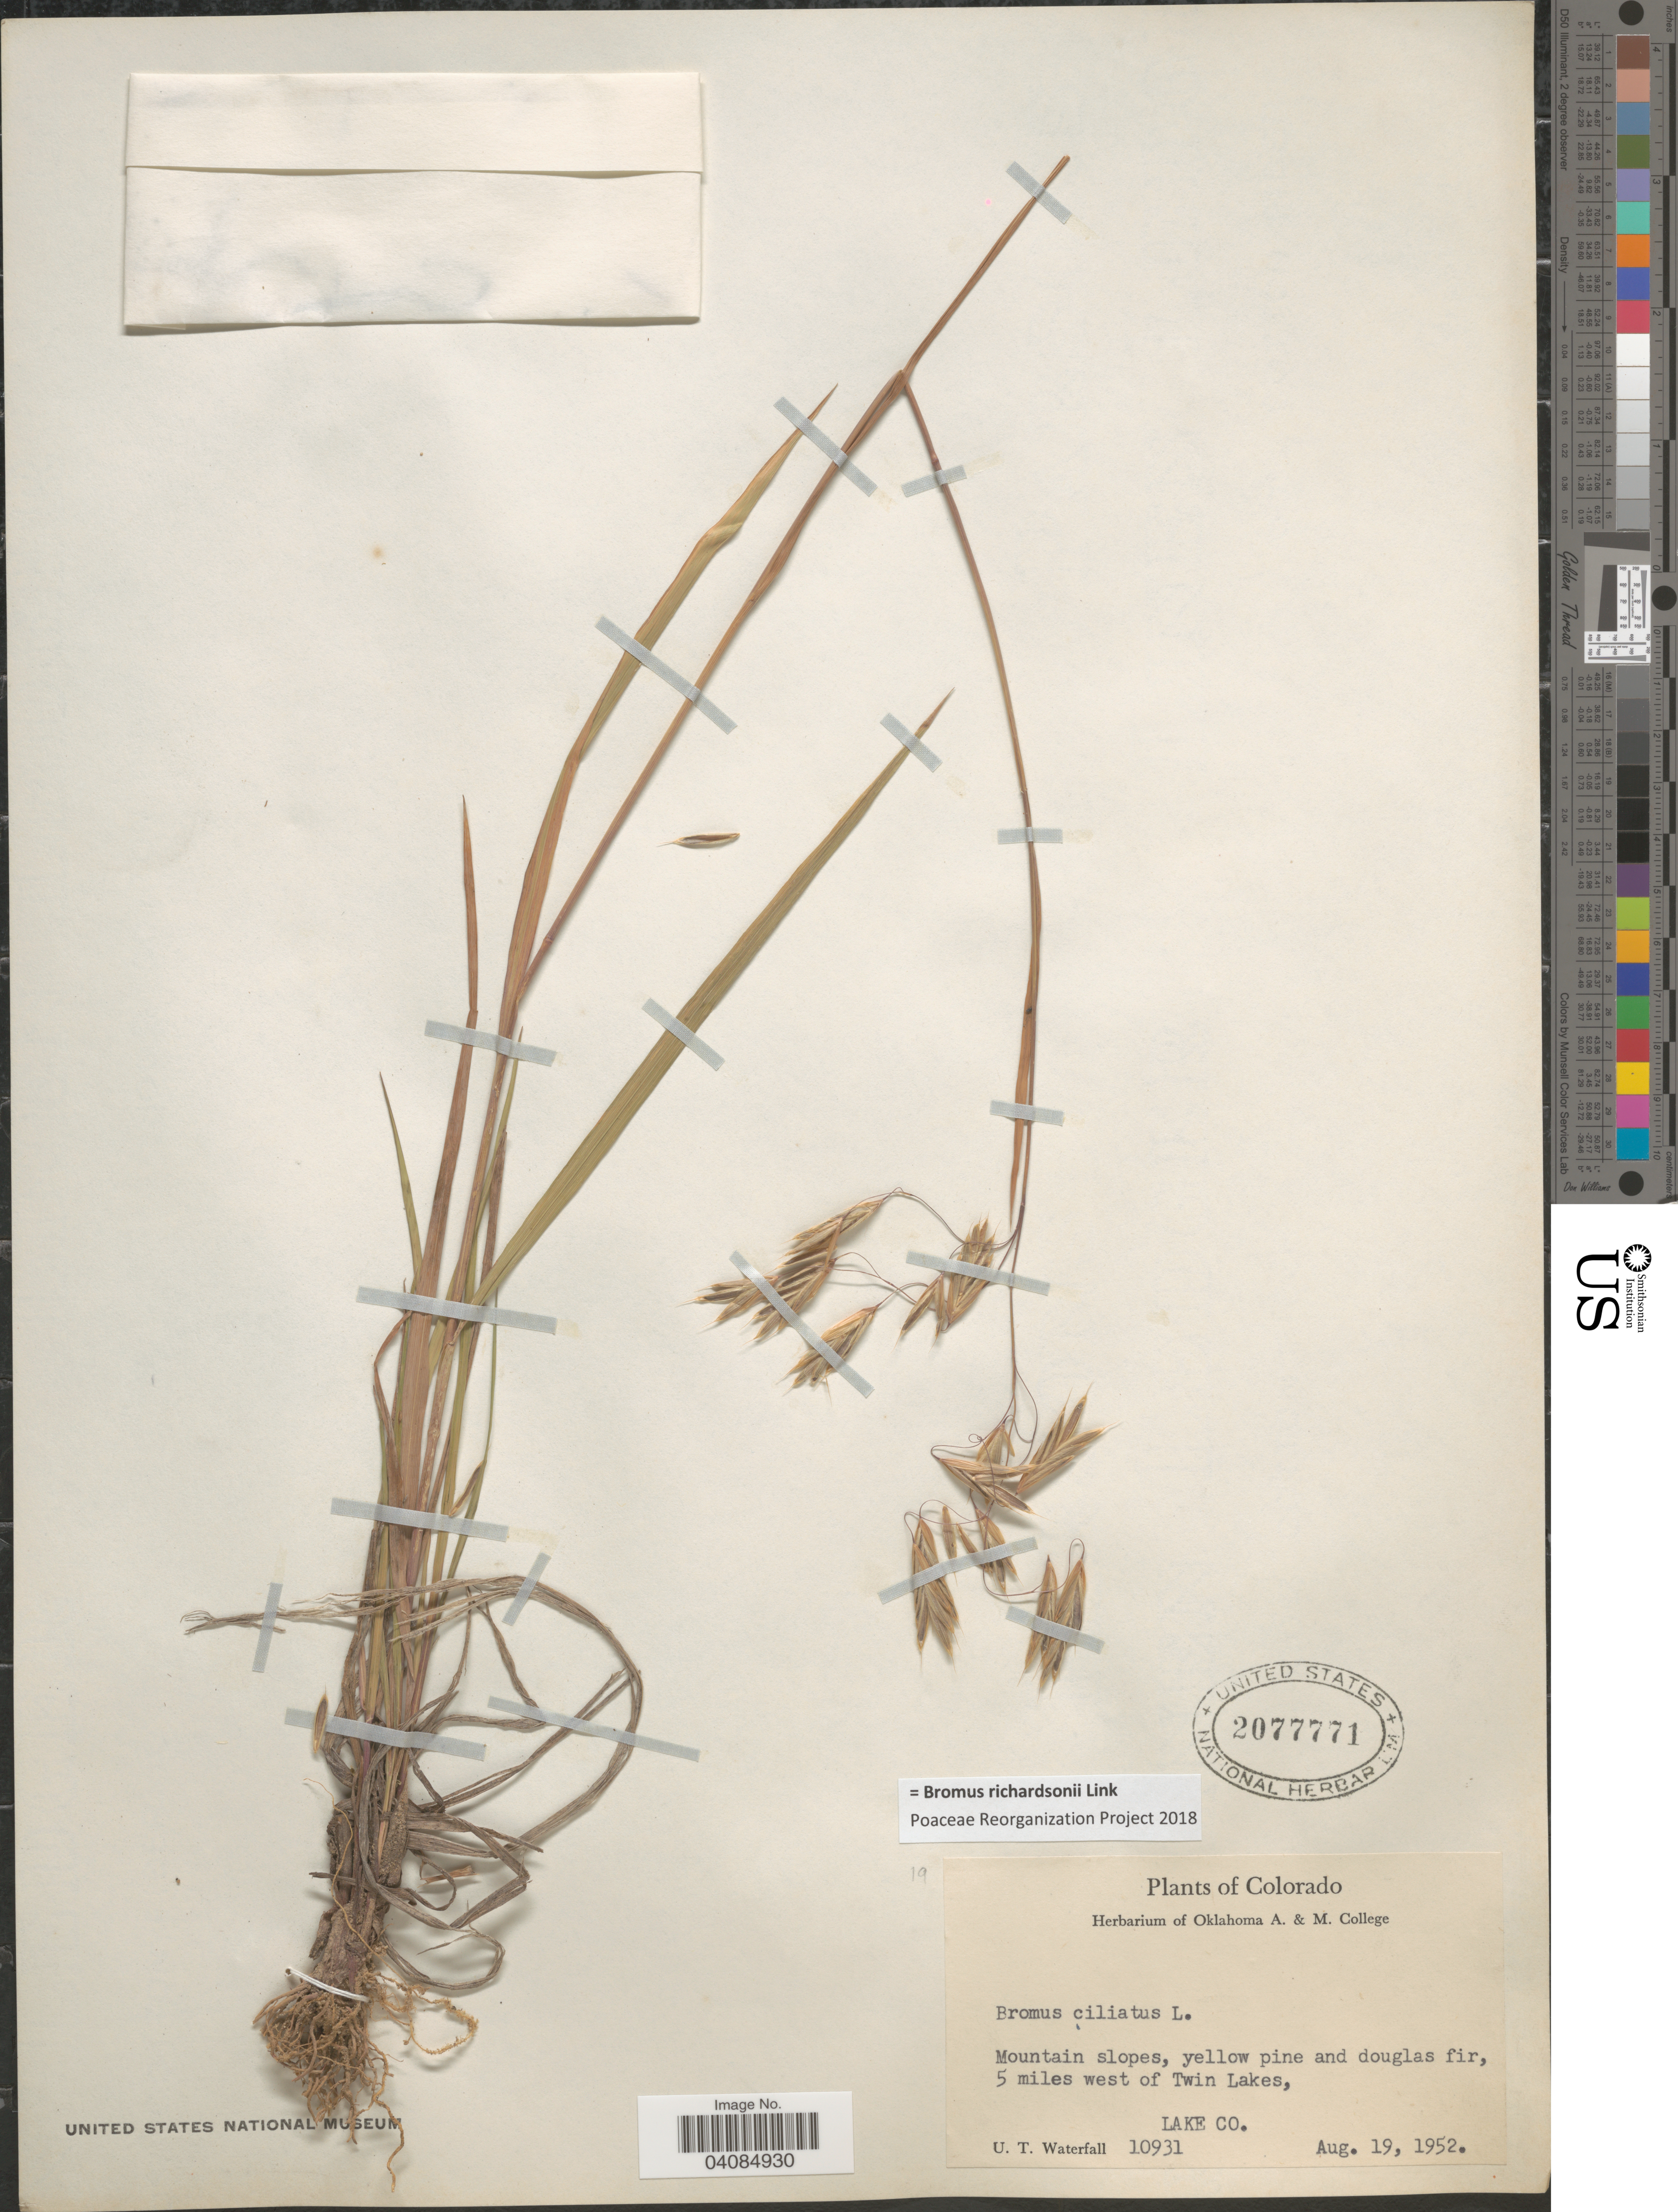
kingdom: Plantae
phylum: Tracheophyta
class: Liliopsida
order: Poales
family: Poaceae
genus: Bromus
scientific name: Bromus racemosus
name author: L.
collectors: U. T. Waterfall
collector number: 10931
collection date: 1952-08-19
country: United States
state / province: Colorado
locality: Mountain slopes, yellow pine and douglas fir, 5 miles west of Twin Lakes, Lake Co.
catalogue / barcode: US 2077771